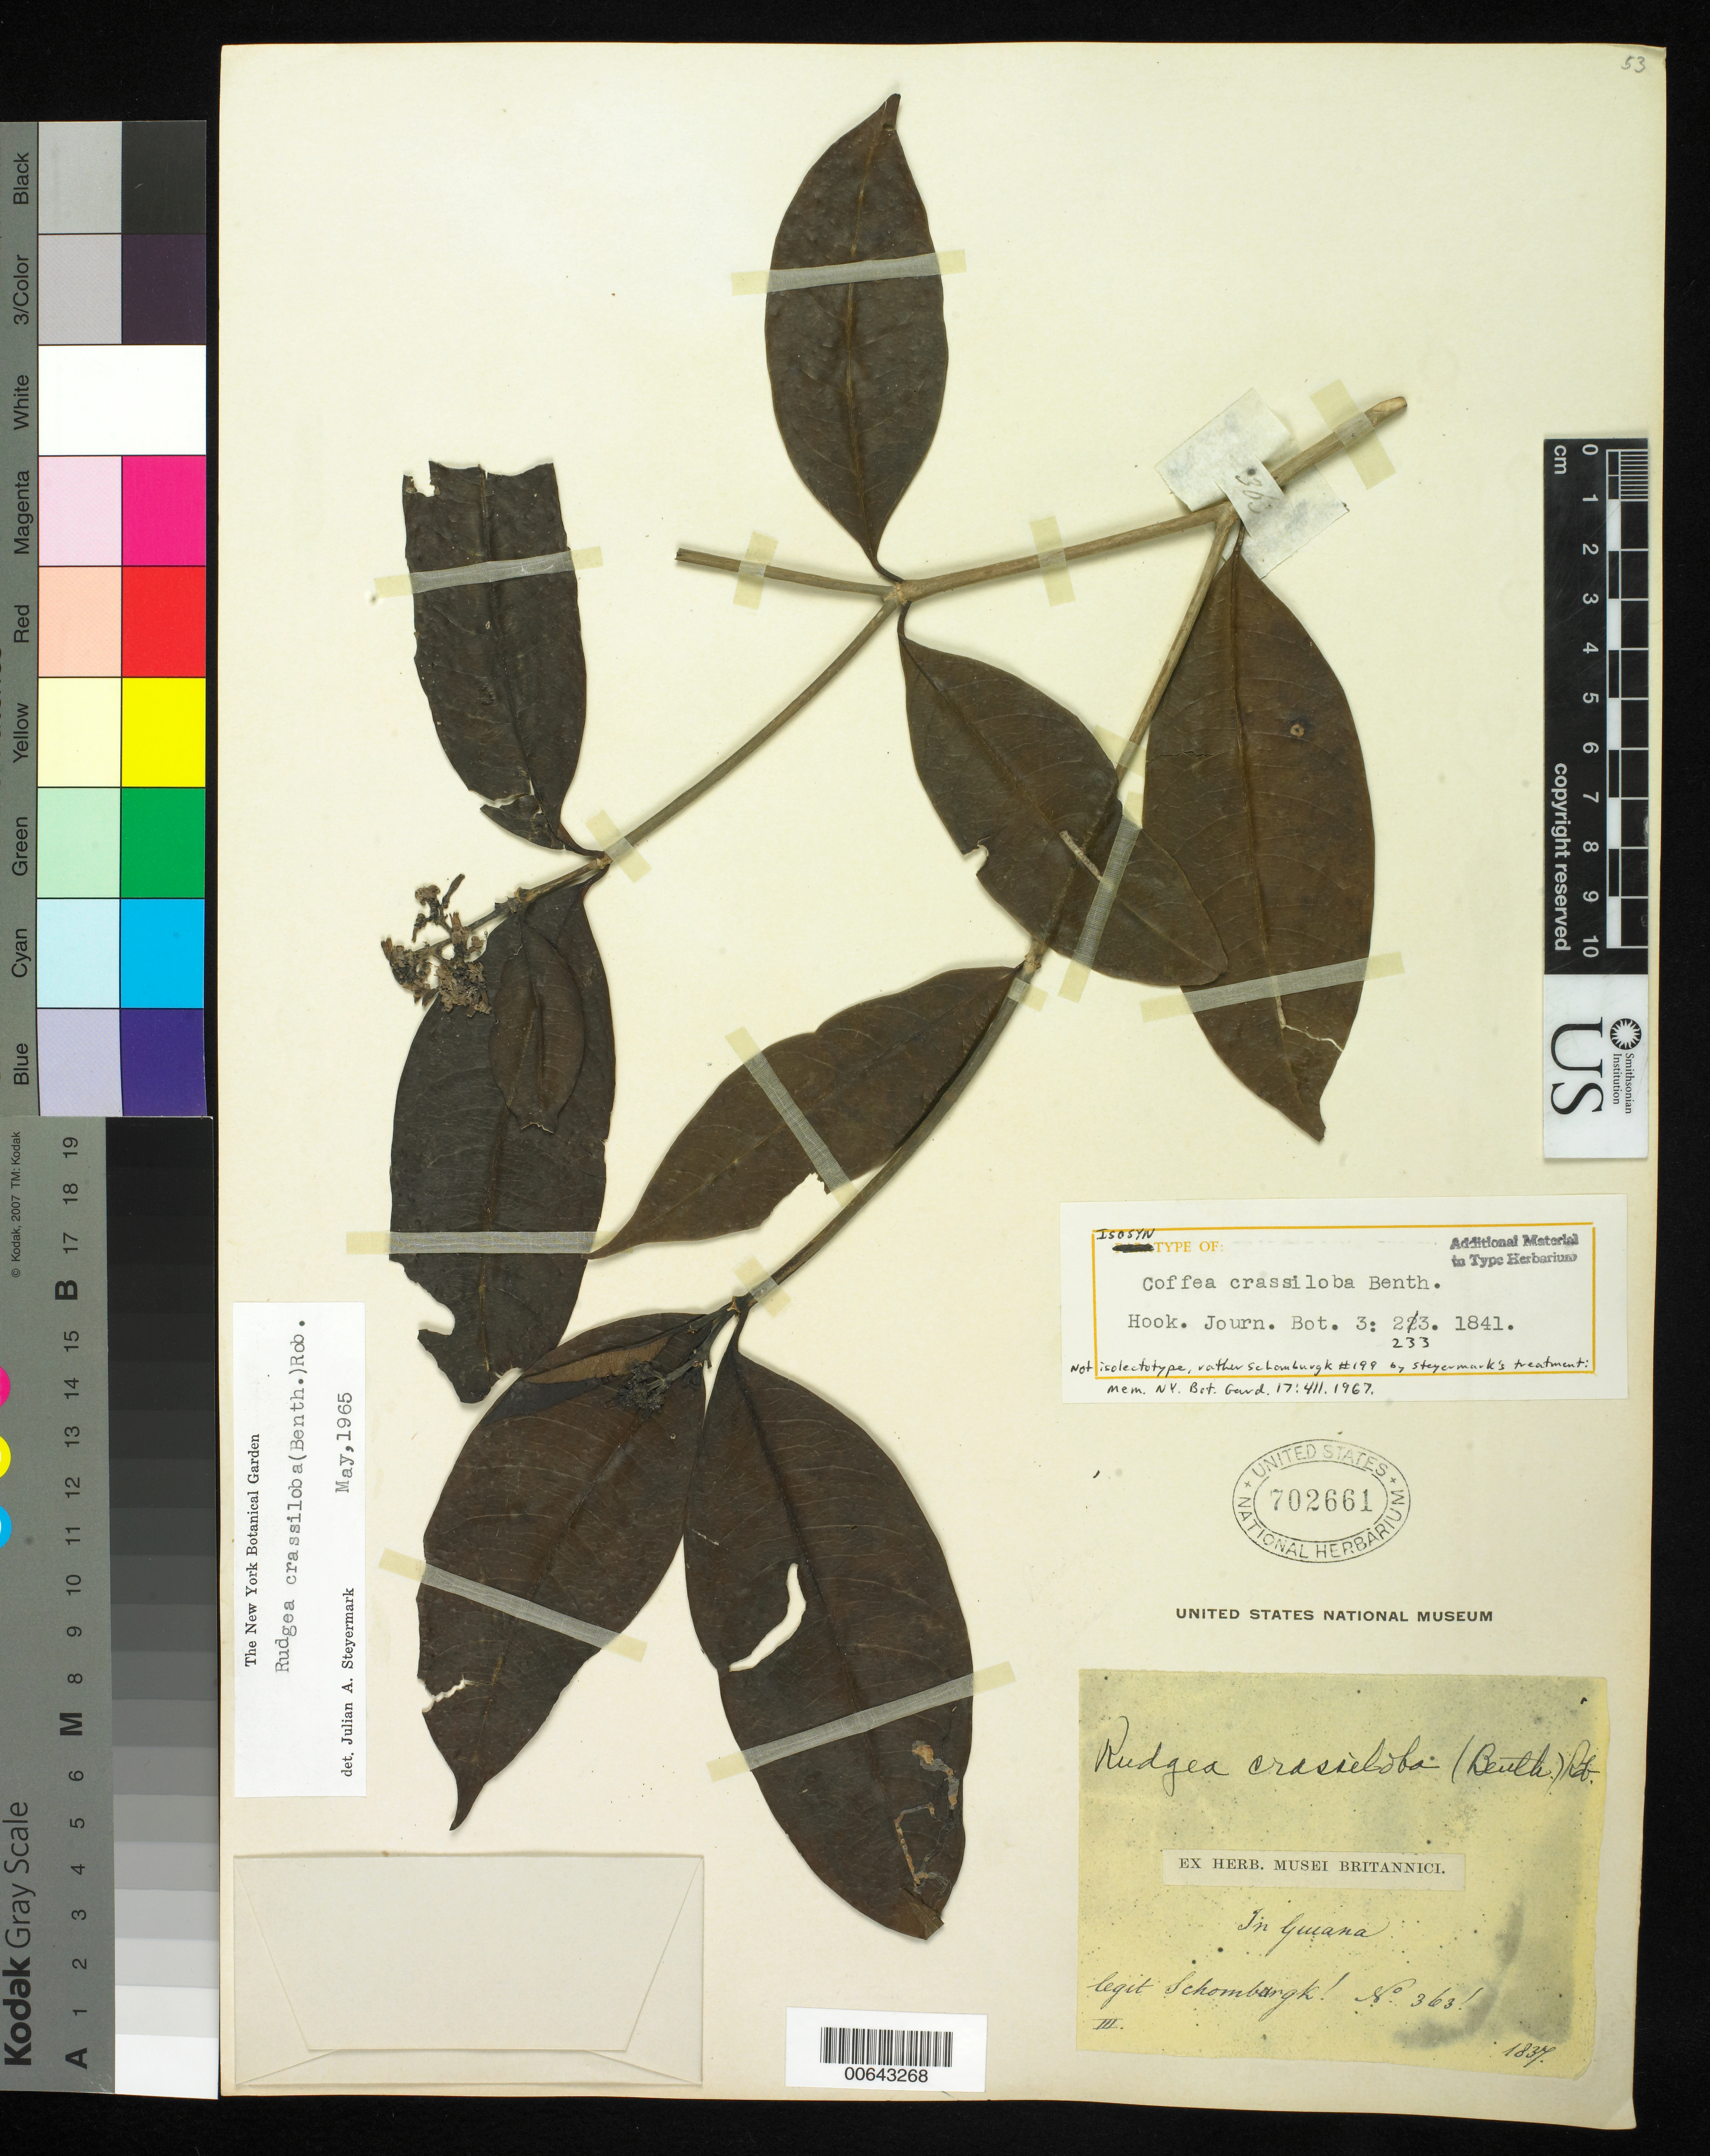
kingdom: Plantae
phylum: Tracheophyta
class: Magnoliopsida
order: Gentianales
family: Rubiaceae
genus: Coffea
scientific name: Coffea crassiloba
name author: Benth.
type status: Isosyntype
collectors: R. H. Schomburgk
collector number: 363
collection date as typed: Mar 1837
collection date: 1837-03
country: Guyana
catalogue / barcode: US 702661